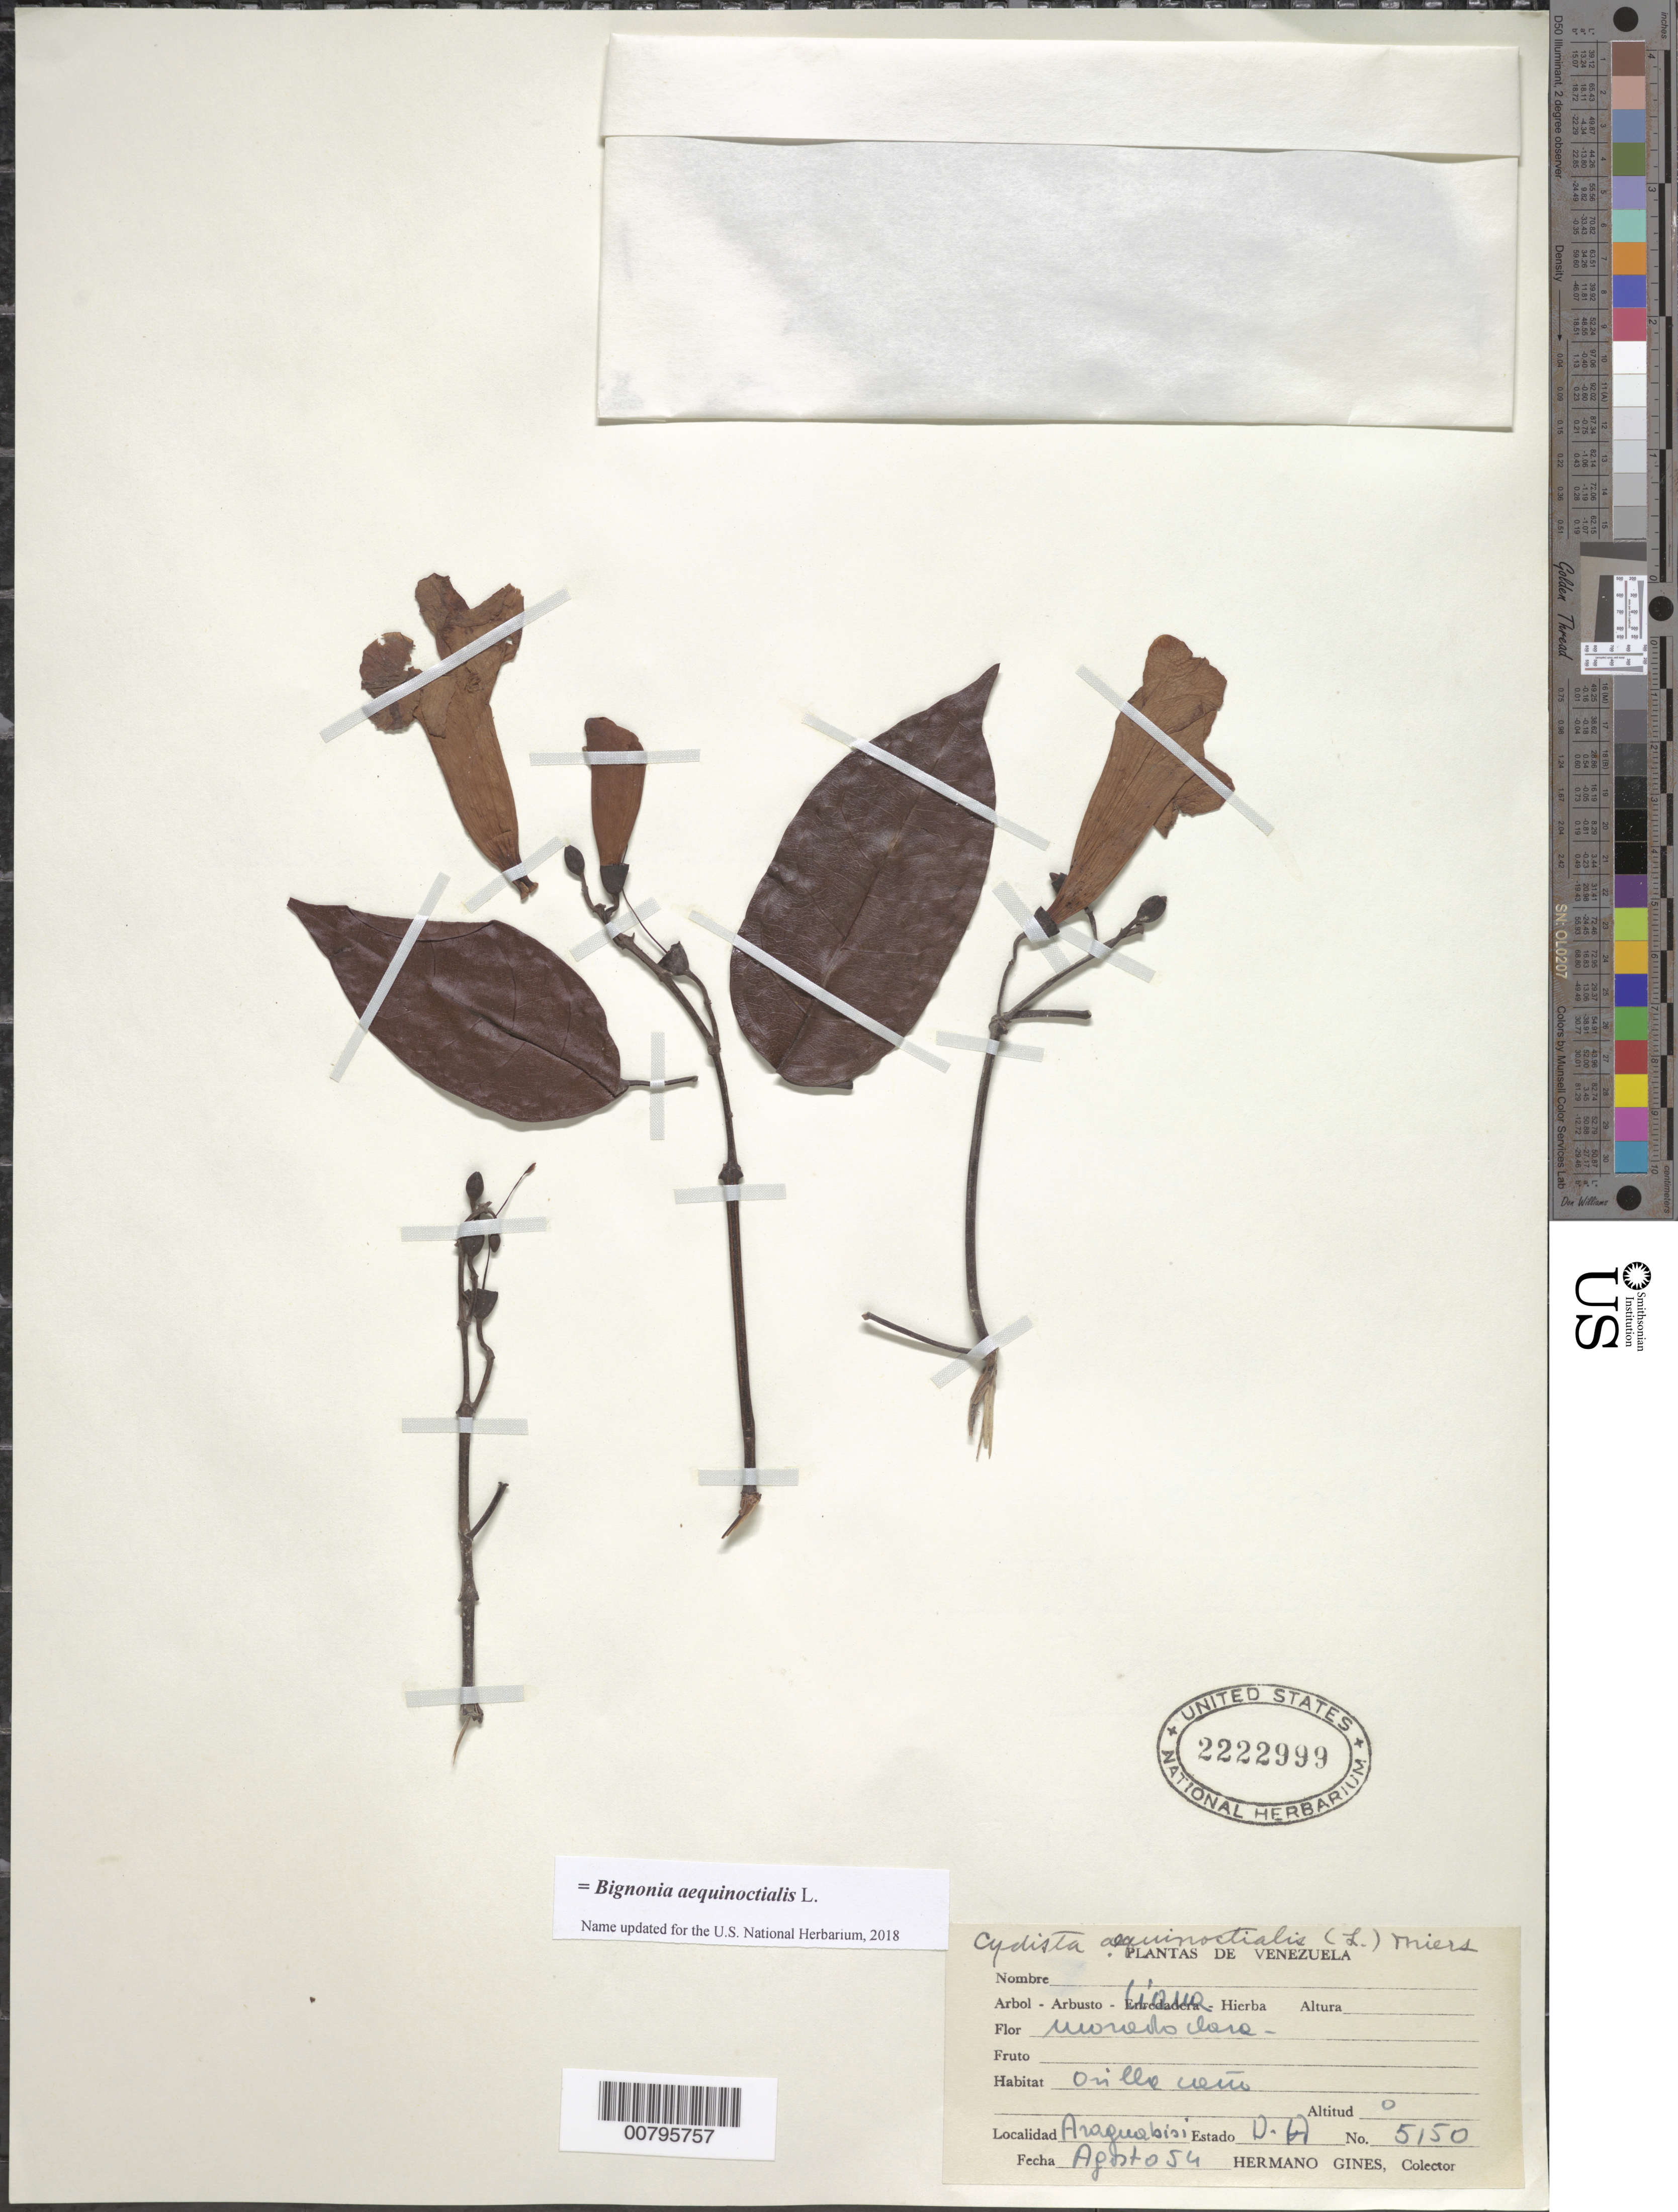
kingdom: Plantae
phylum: Tracheophyta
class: Magnoliopsida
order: Lamiales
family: Bignoniaceae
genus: Bignonia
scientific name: Bignonia aequinoctialis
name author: L.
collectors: H. Gines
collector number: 5150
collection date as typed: Aug-54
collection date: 1954-08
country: Venezuela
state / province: Delta Amacuro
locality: Araguabisi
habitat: Orilla caño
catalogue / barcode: US 2222999